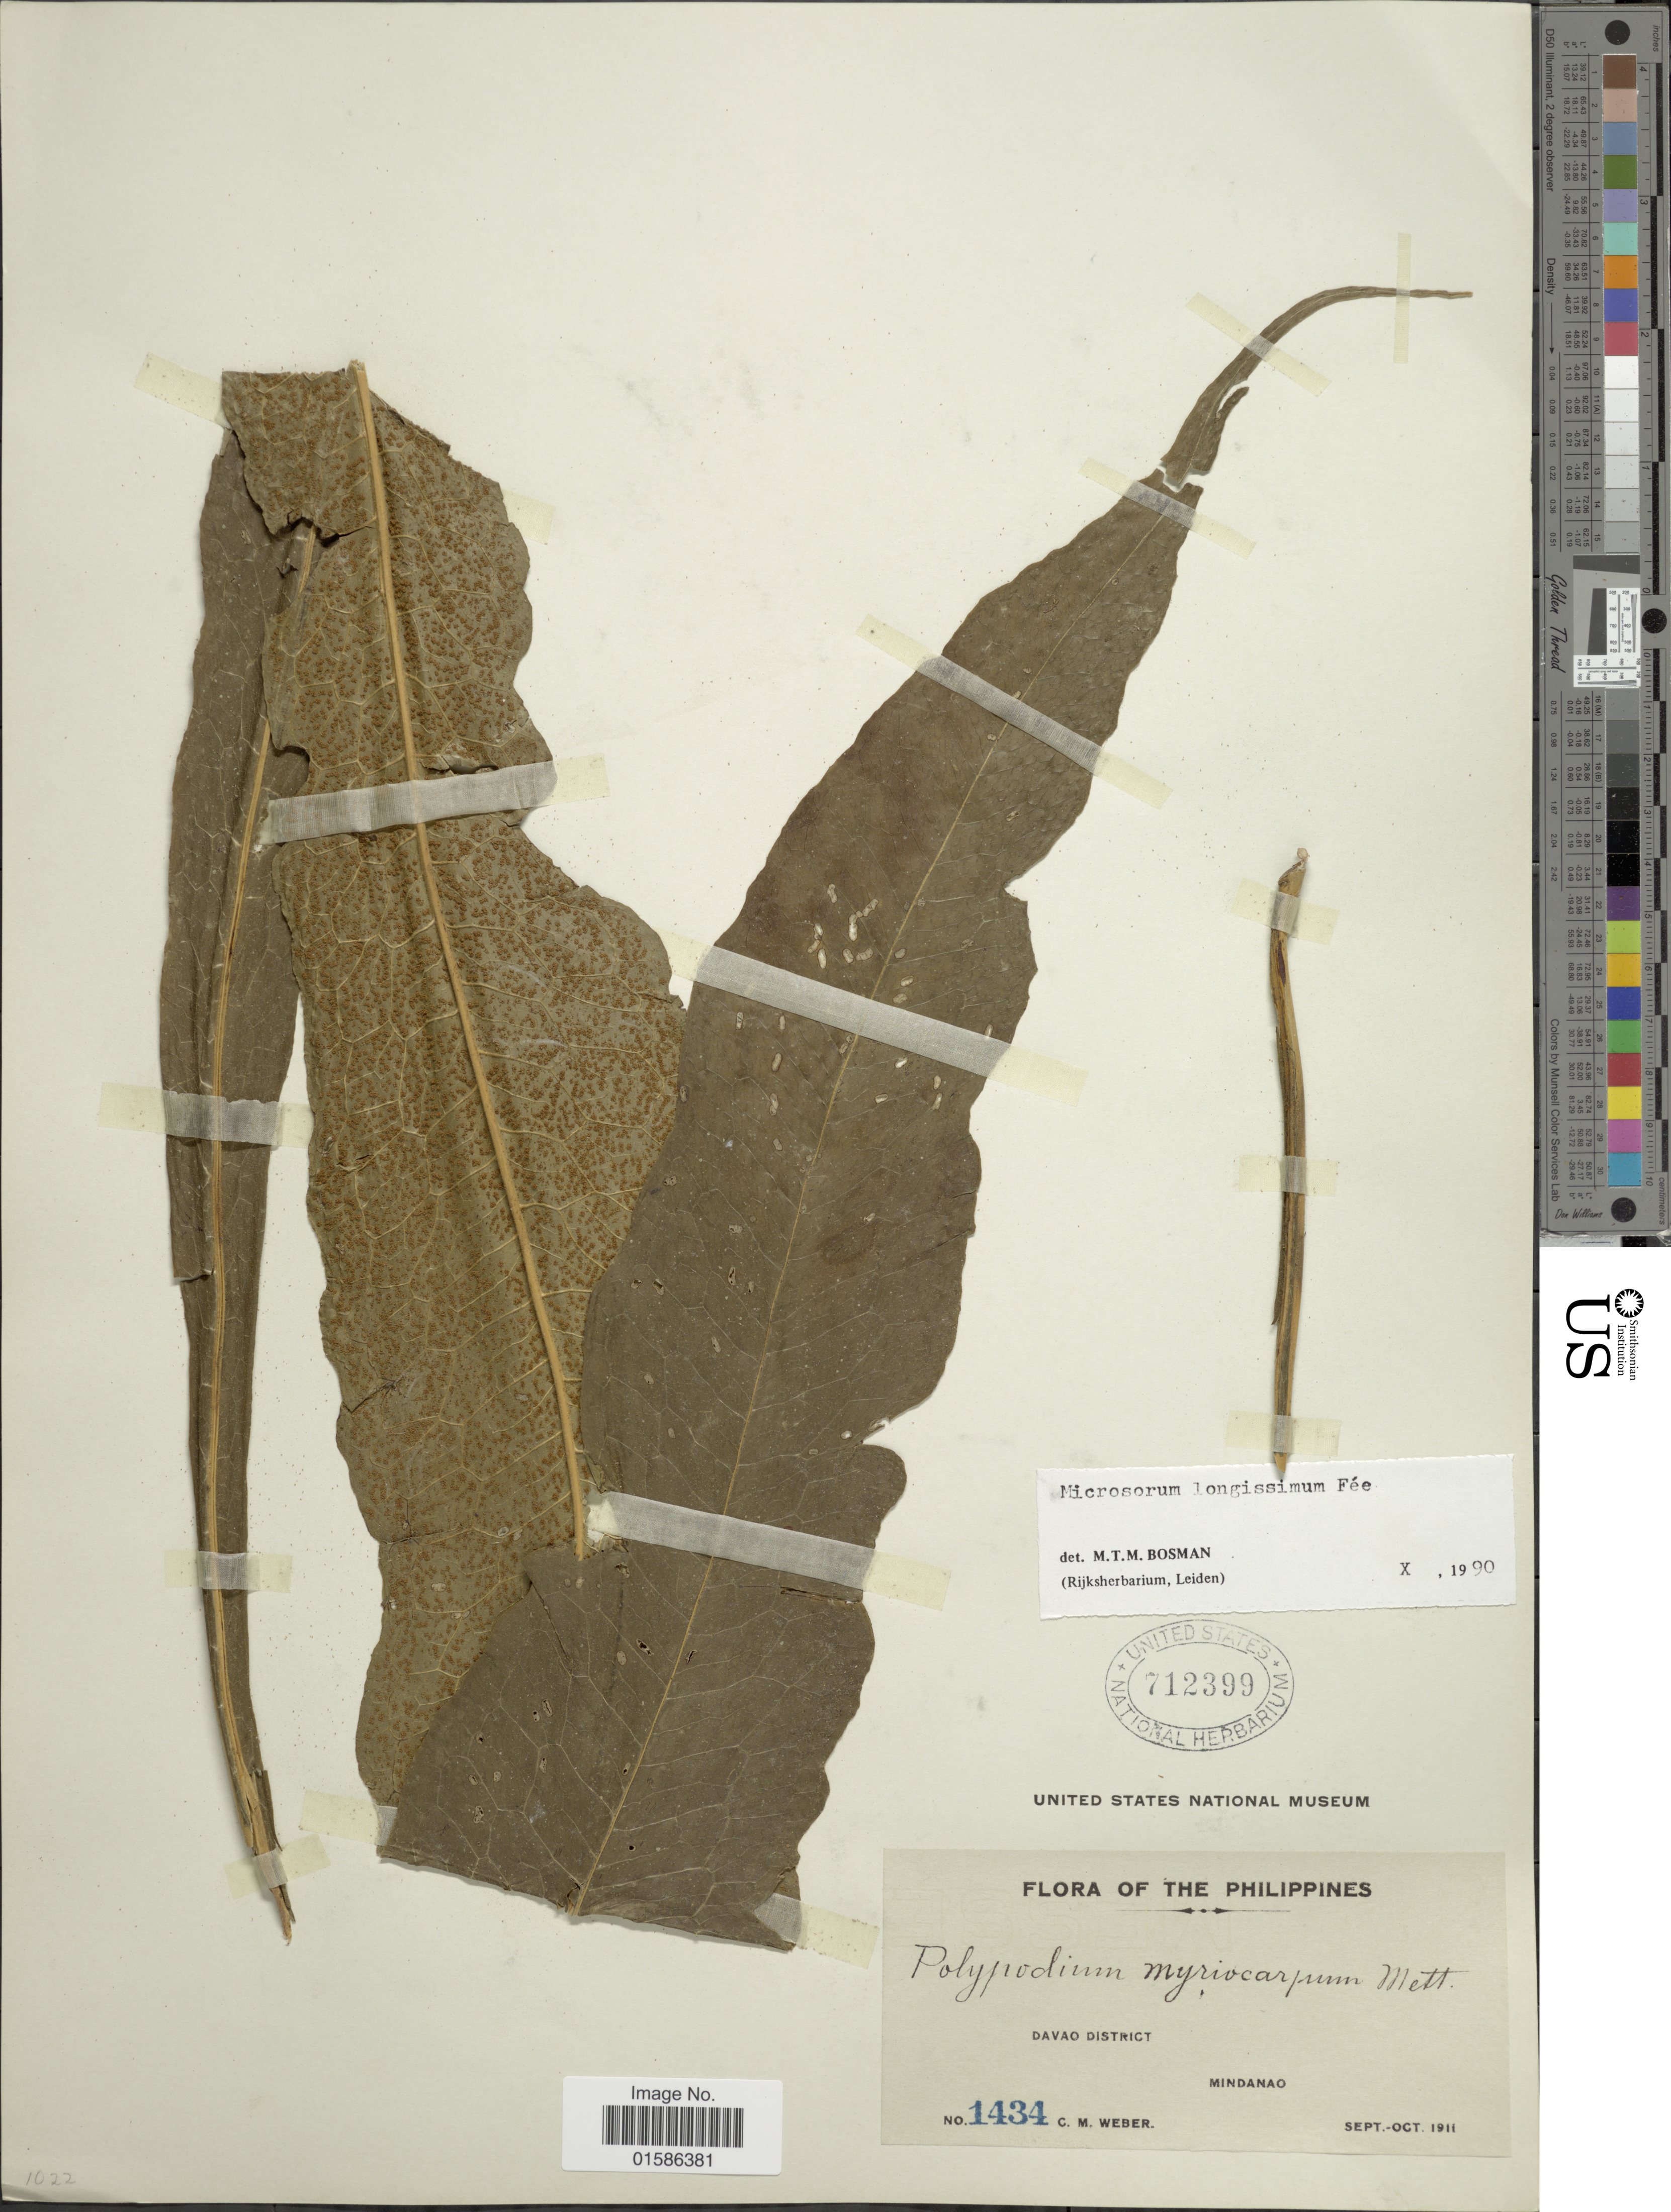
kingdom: Plantae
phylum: Tracheophyta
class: Polypodiopsida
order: Polypodiales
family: Polypodiaceae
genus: Microsorum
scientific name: Microsorum longissimum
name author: Fée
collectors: C. M. Weber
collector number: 1434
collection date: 1911-09/1911-10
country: Philippines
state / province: Davao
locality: Davao District, Mindanao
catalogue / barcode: US 712399